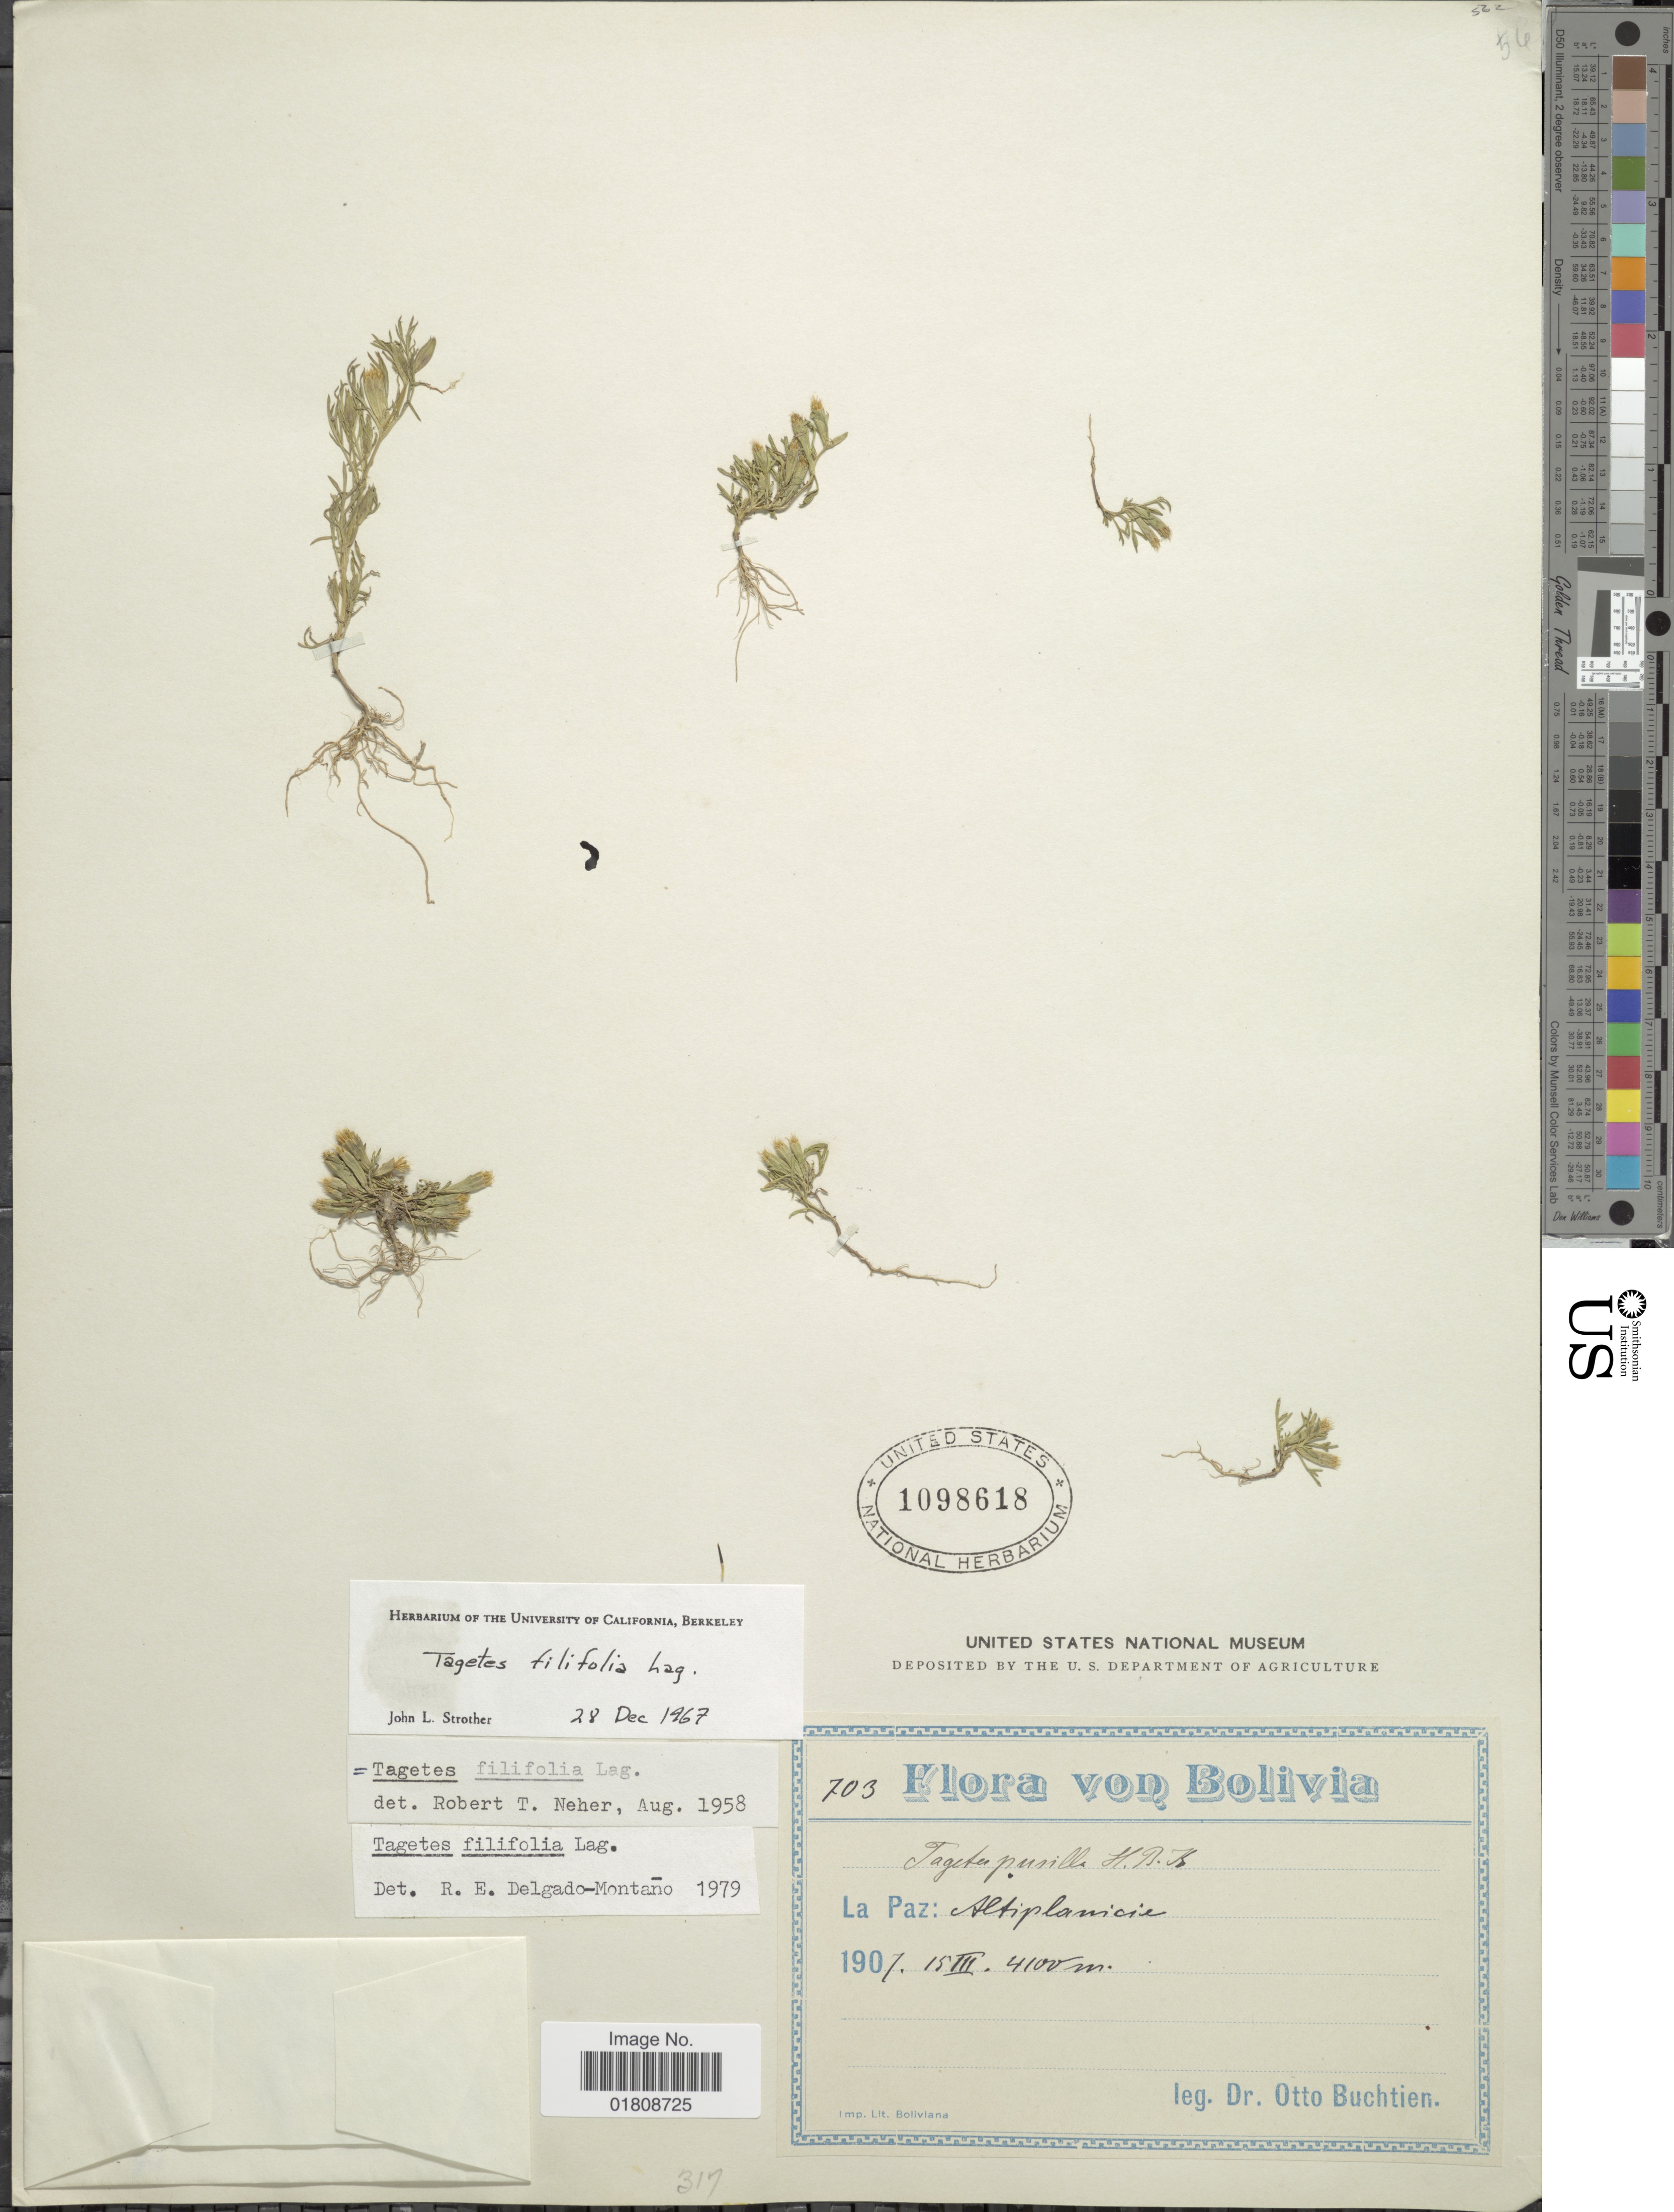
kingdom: Plantae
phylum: Tracheophyta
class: Magnoliopsida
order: Asterales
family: Asteraceae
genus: Tagetes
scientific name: Tagetes filifolia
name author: Lag.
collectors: O. Buchtien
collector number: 703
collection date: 1907-03-15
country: Bolivia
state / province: La Paz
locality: Altiplamicie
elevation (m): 4100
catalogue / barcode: US 1098618